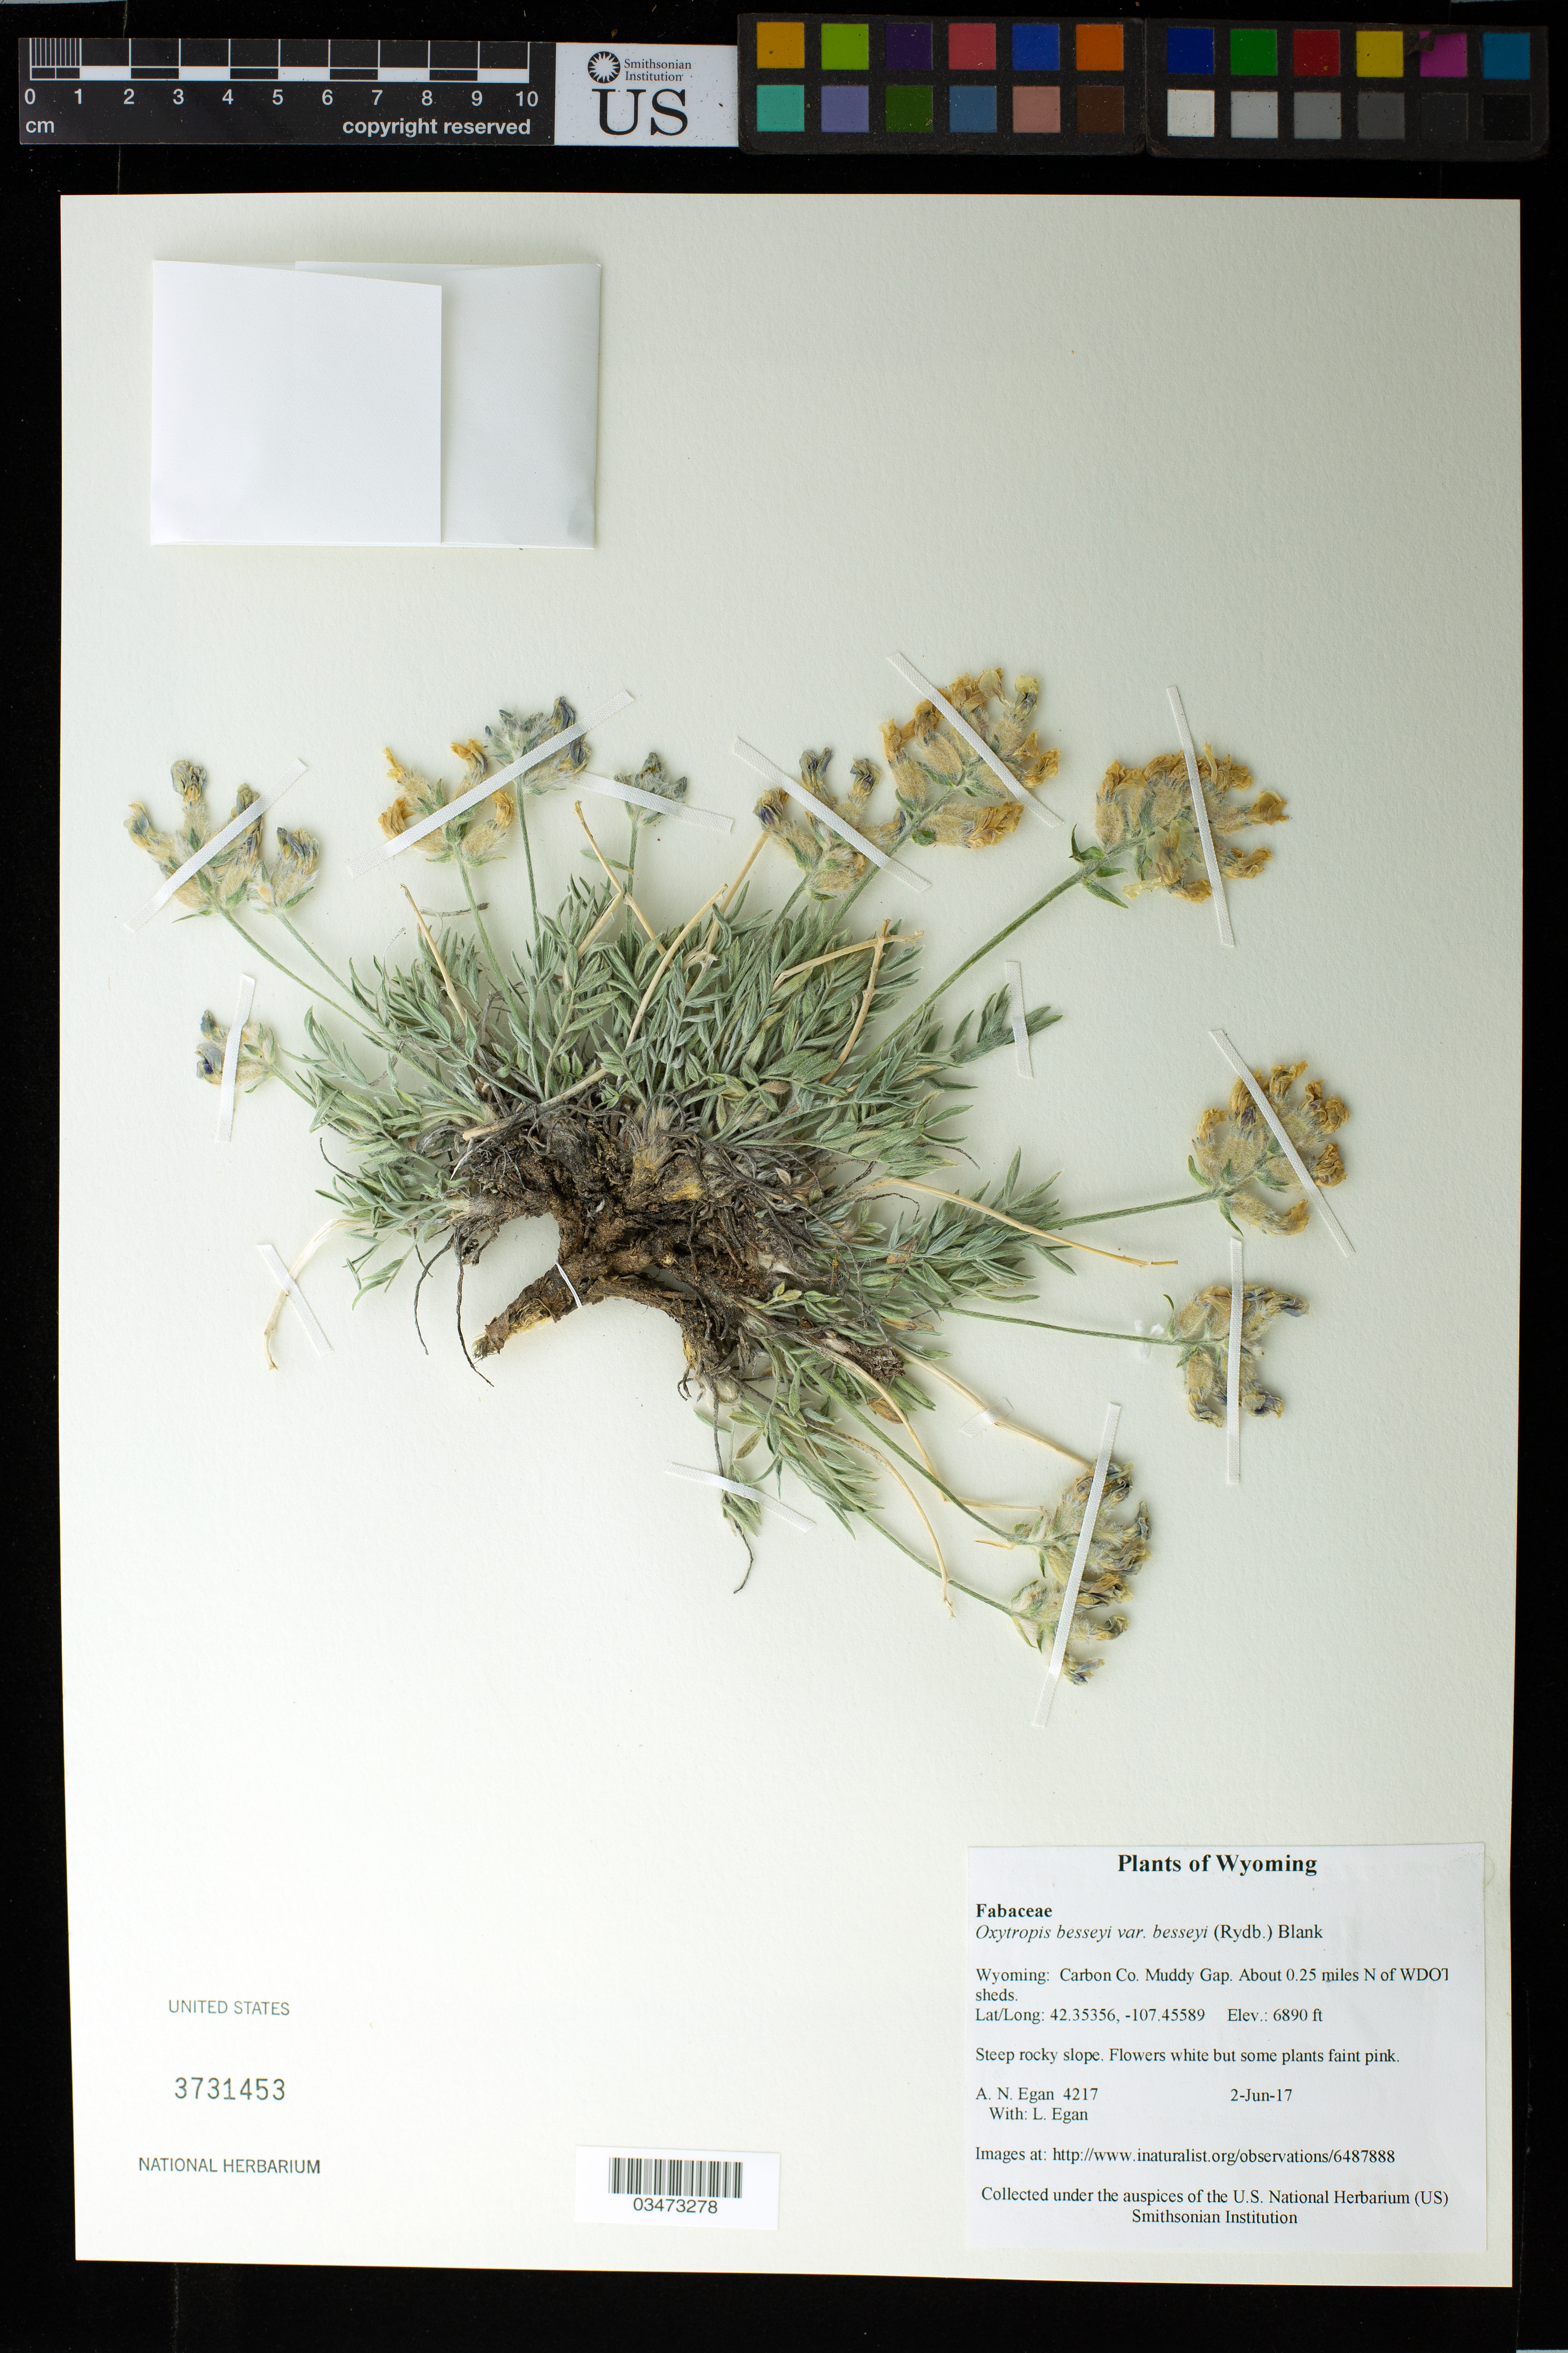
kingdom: Plantae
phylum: Tracheophyta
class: Magnoliopsida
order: Fabales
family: Fabaceae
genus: Oxytropis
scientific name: Oxytropis besseyi var. besseyi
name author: (Rydb.) Blank.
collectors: A. N. Egan & L. Egan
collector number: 4217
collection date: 2017-06-02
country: United States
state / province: Wyoming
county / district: Carbon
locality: Muddy Gap. About 0.25 miles N of WDOT sheds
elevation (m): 2100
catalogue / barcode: US 3731453